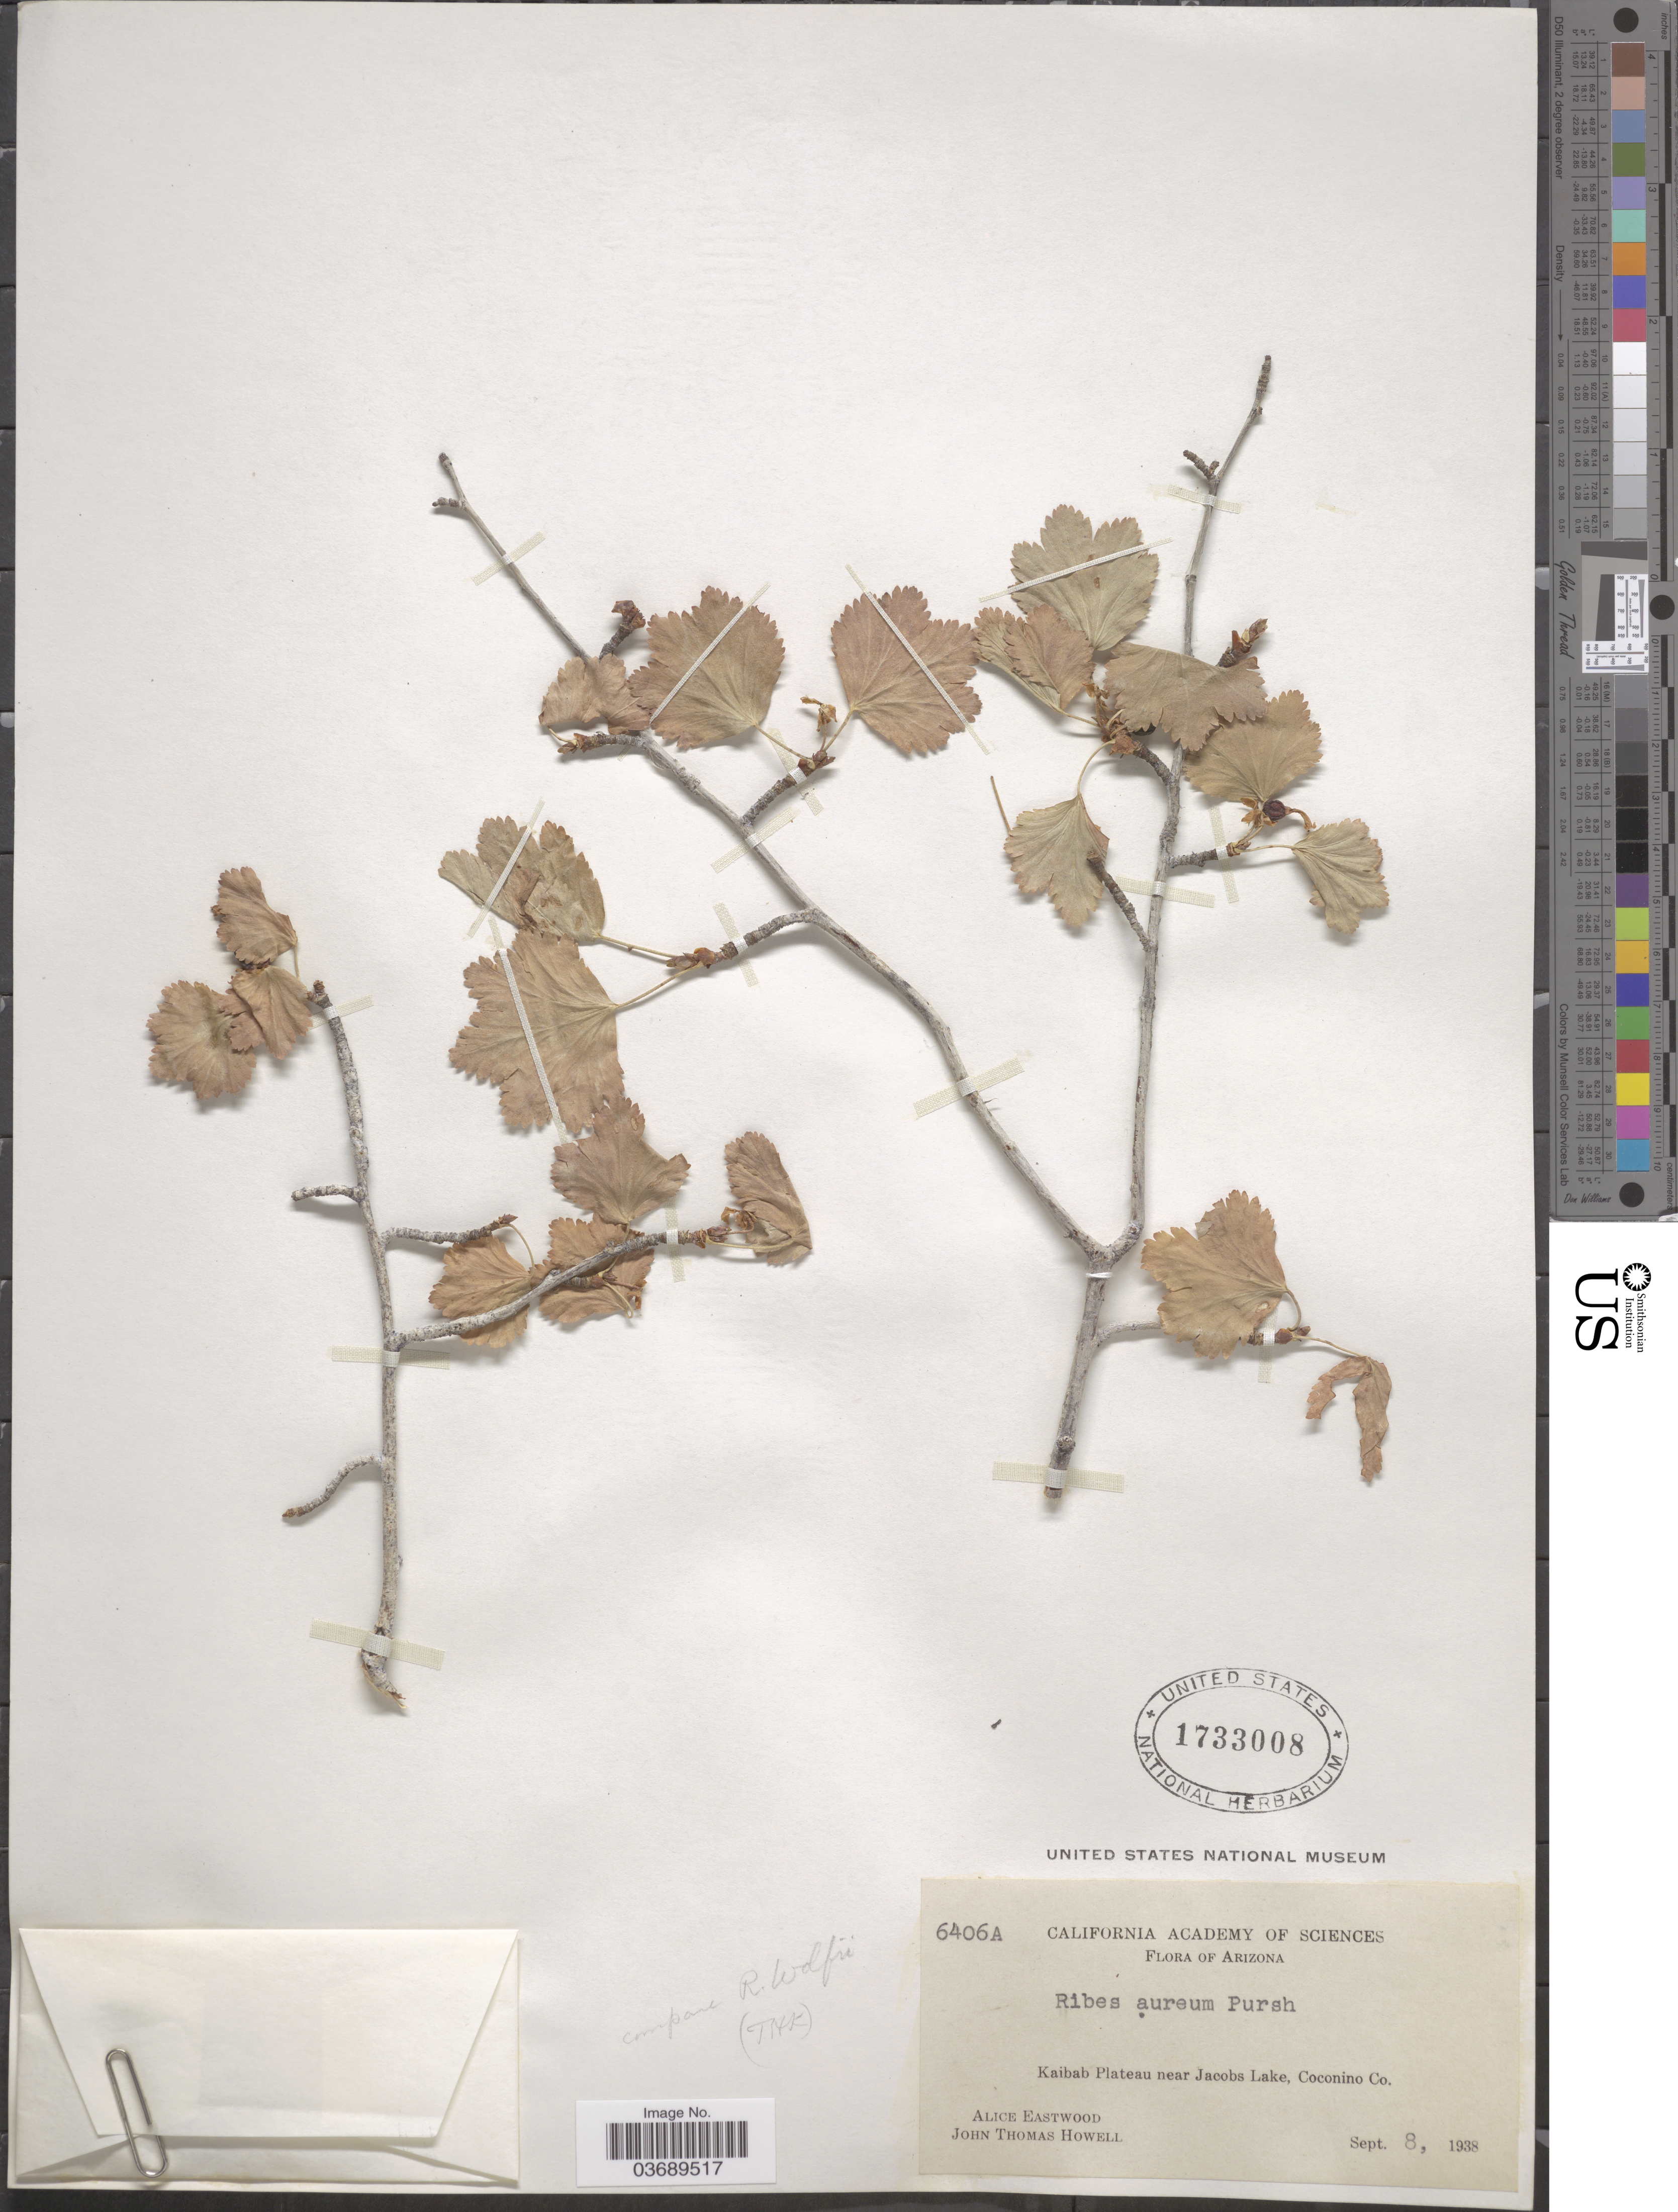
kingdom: Plantae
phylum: Tracheophyta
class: Magnoliopsida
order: Saxifragales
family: Grossulariaceae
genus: Ribes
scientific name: Ribes wolfii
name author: Rothr.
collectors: A. Eastwood & J. T. Howell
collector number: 6406A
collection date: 1938-09-08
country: United States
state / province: Arizona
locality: Kaibab Plateau near Jacobs Lake, Coconino Co.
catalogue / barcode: US 1733008